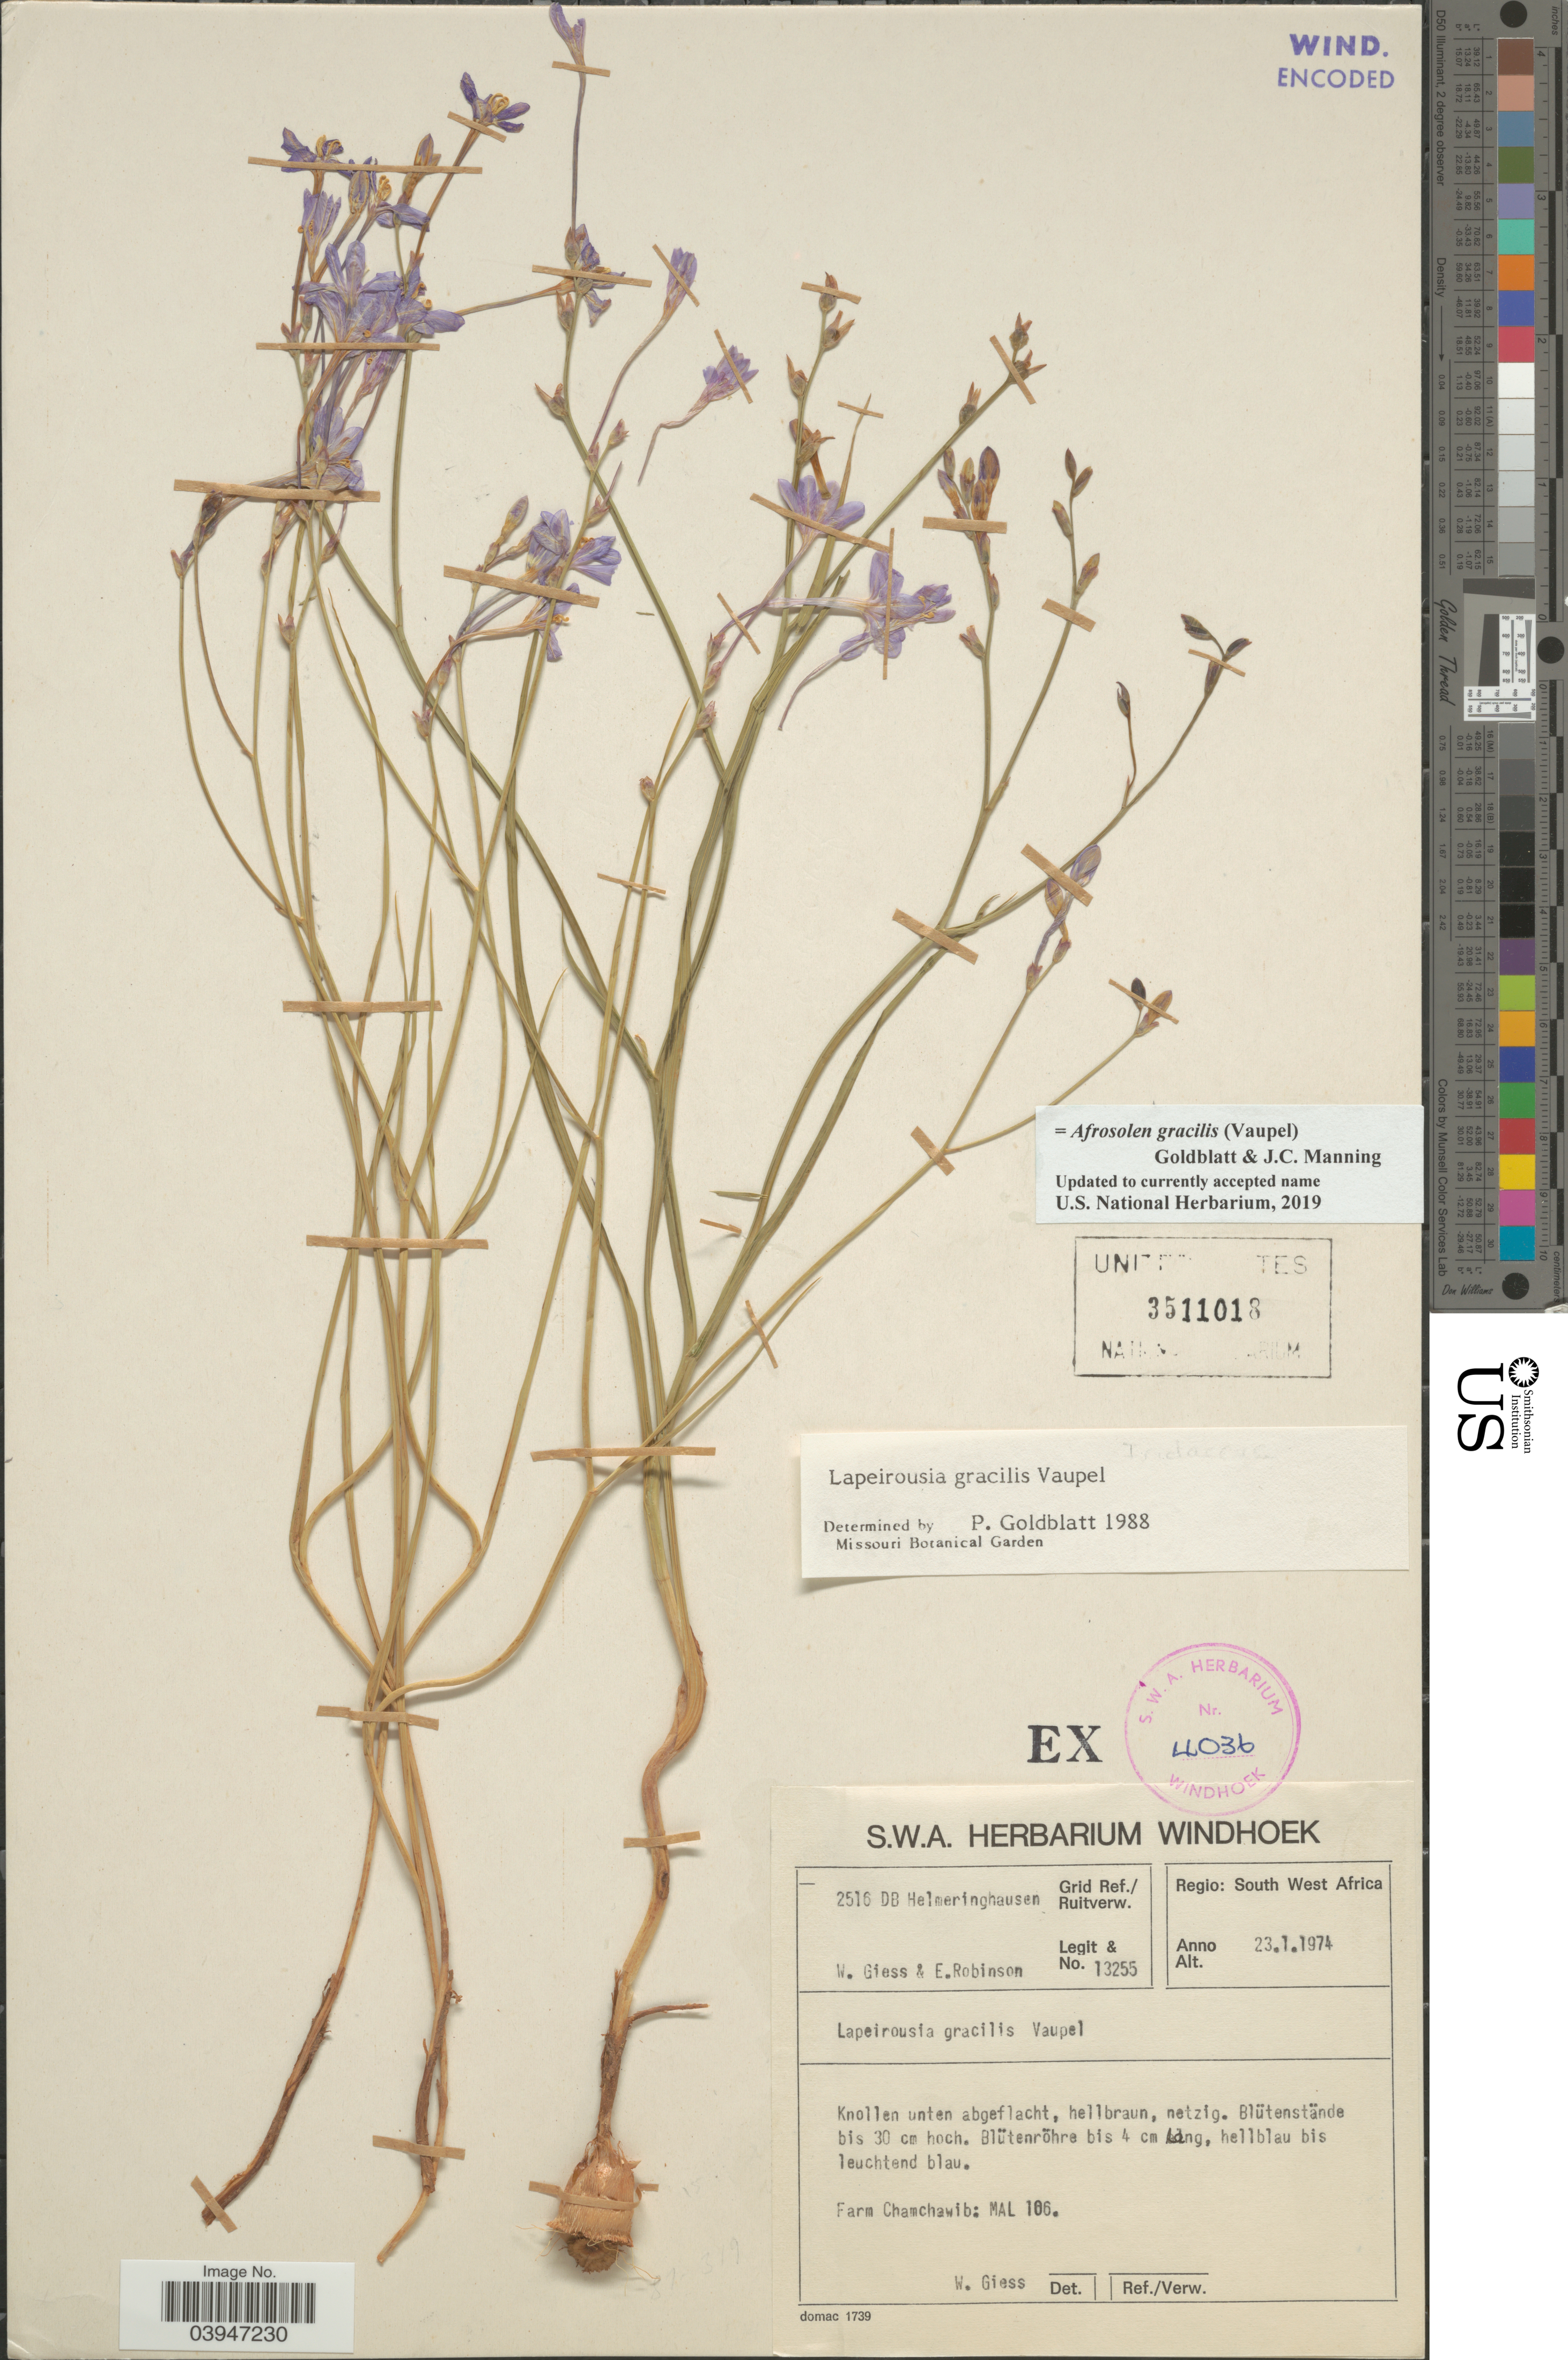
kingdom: Plantae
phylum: Tracheophyta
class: Liliopsida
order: Asparagales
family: Iridaceae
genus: Afrosolen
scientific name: Afrosolen gracilis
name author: (Vaupel) Goldblatt & J.C. Manning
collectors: W. Giess & E. Robinson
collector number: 13255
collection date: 1974-01-23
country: Namibia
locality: Grid Ref./ Ruitverw. 2516 DB Helmeringhausen. Regio: South West Africa. Farm Chamchawib: MAL 106.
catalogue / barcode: US 3511018